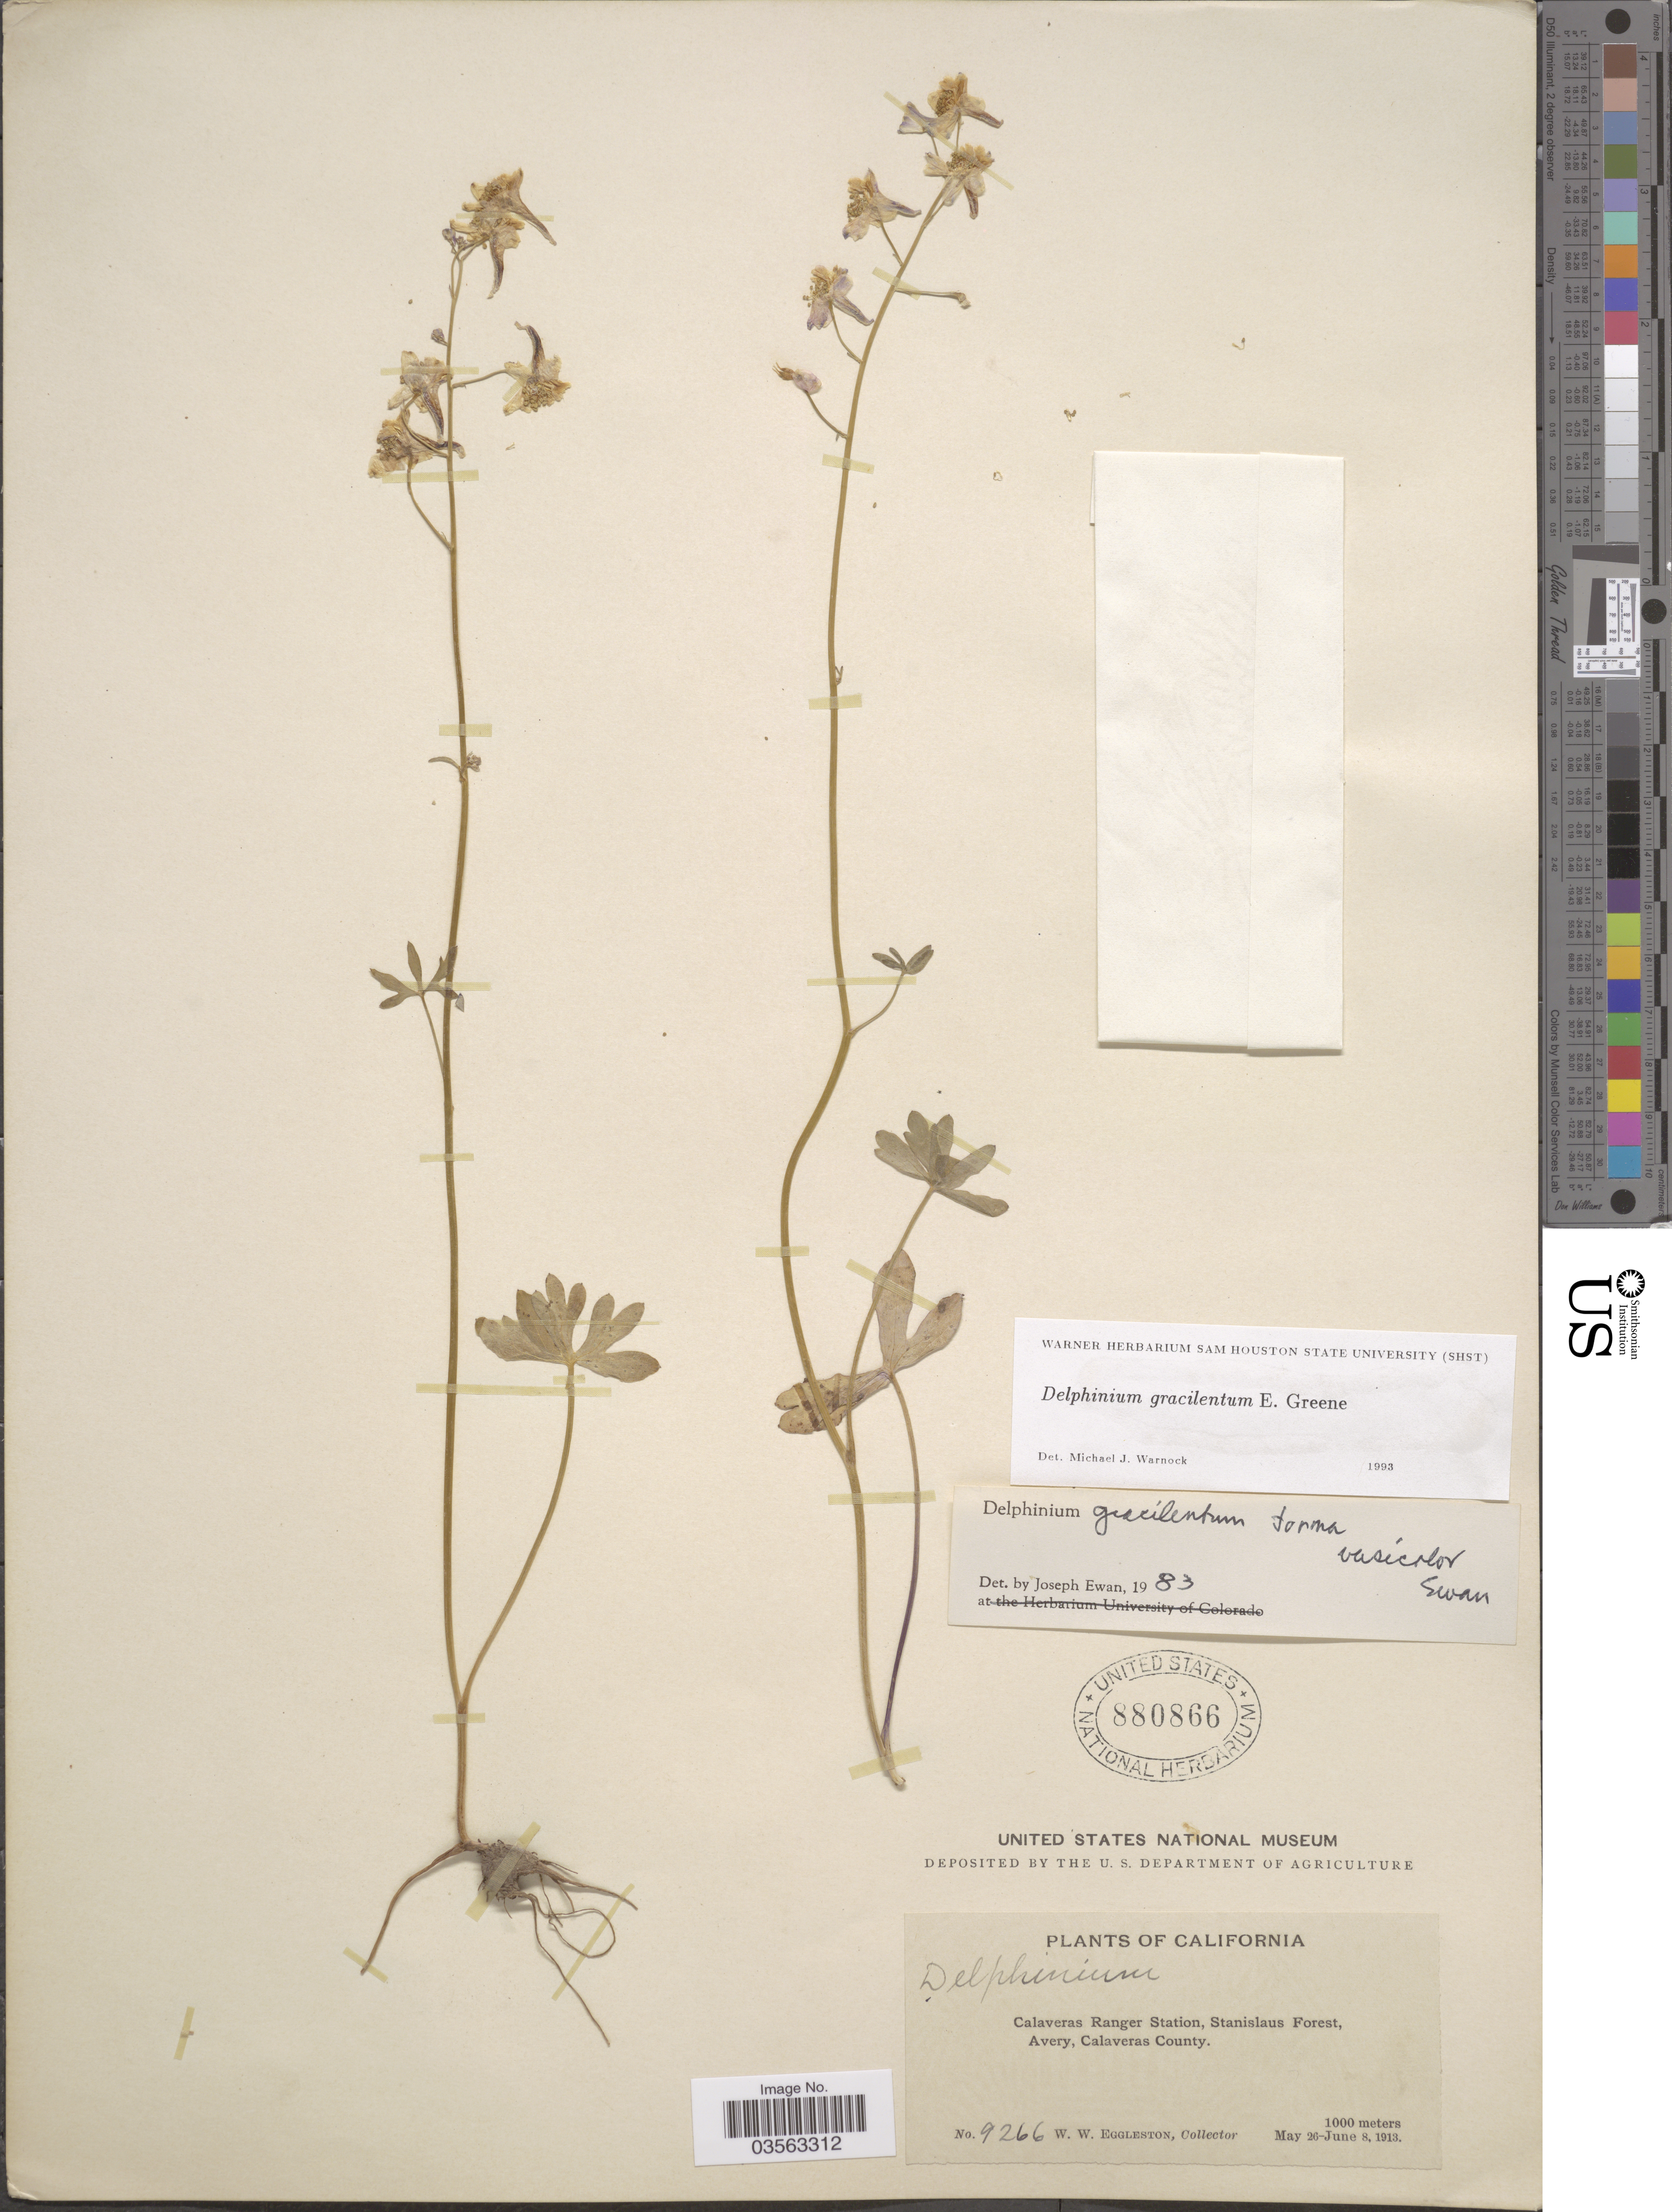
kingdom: Plantae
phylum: Tracheophyta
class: Magnoliopsida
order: Ranunculales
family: Ranunculaceae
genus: Delphinium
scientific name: Delphinium gracilentum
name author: Greene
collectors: W. W. Eggleston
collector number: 9266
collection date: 1913-05-26/1913-06-08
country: United States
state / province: California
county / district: Calaveras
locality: Calaveras Ranger Station, Stanislaus Forest, Avery, Calaveras County.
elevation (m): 1000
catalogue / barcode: US 880866